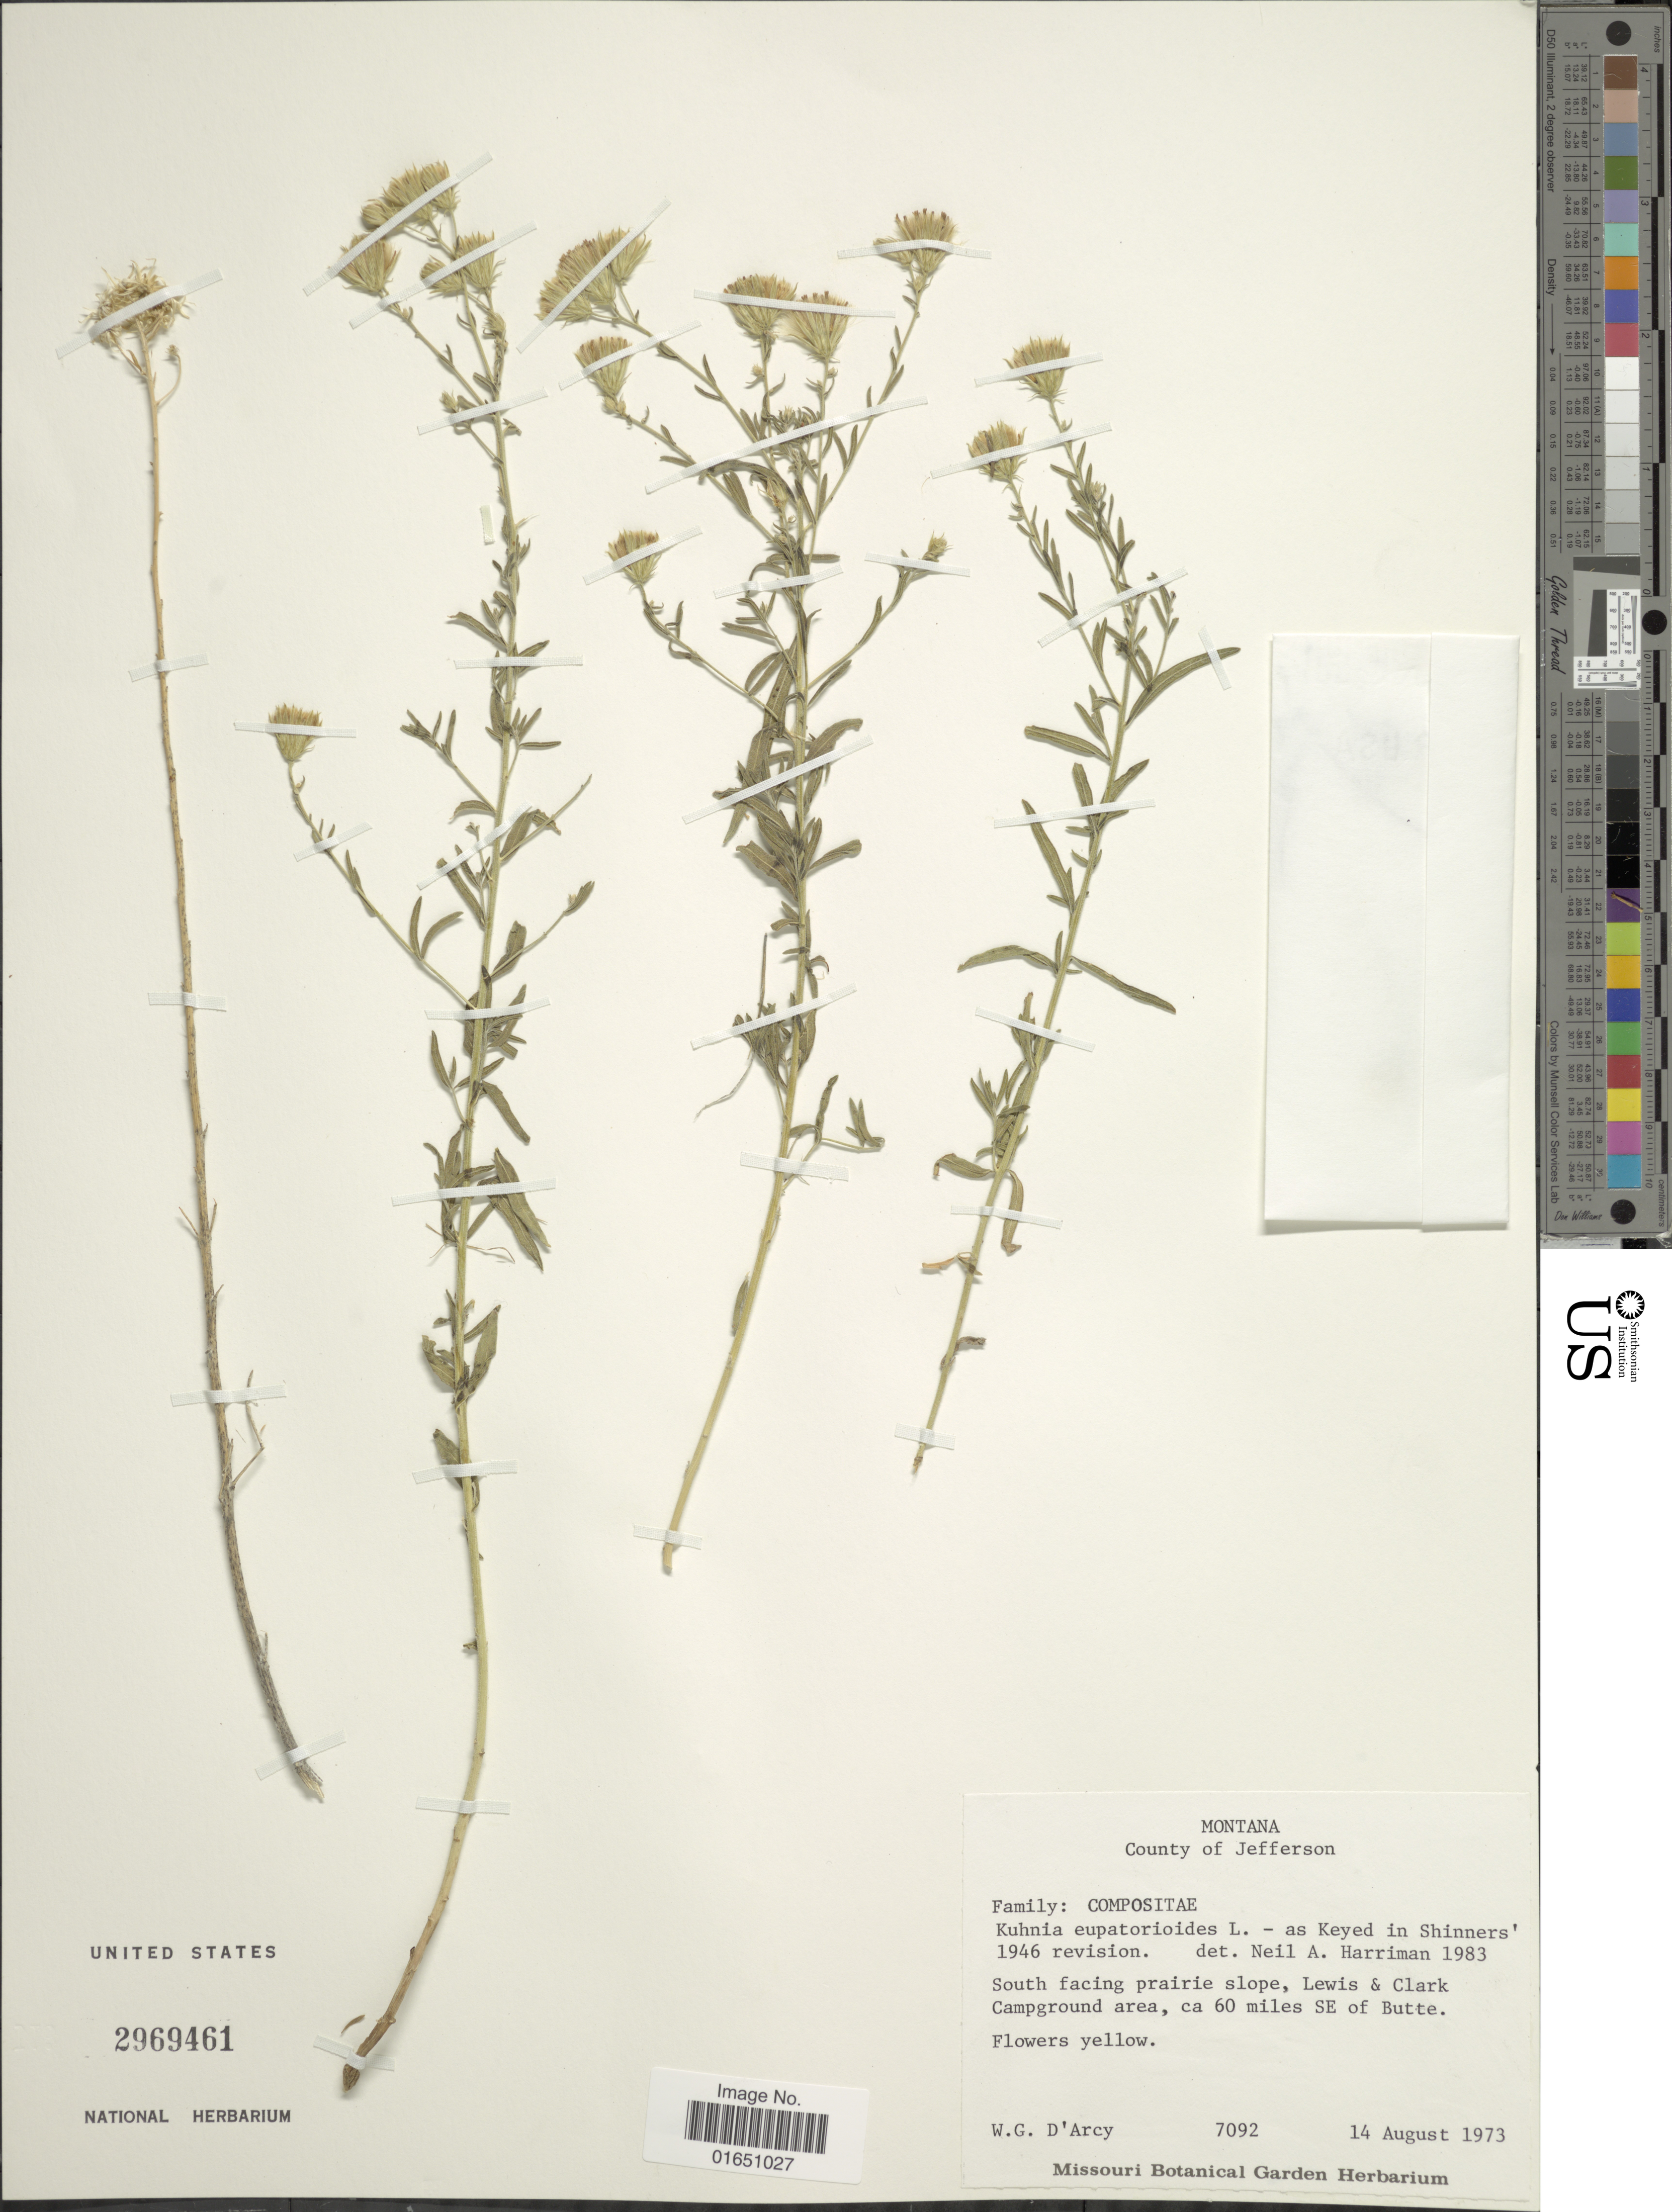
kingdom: Plantae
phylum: Tracheophyta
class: Magnoliopsida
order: Asterales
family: Asteraceae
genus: Brickellia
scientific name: Brickellia eupatorioides var. corymbulosa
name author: (Torr. & A. Gray) Shinners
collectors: W. G. D'Arcy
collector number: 7092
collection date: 1973-08-14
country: United States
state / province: Montana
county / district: Jefferson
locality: South facing prairie slope, Lewis & Clark Campground area, 60 miles SE of Butte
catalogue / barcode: US 2969461